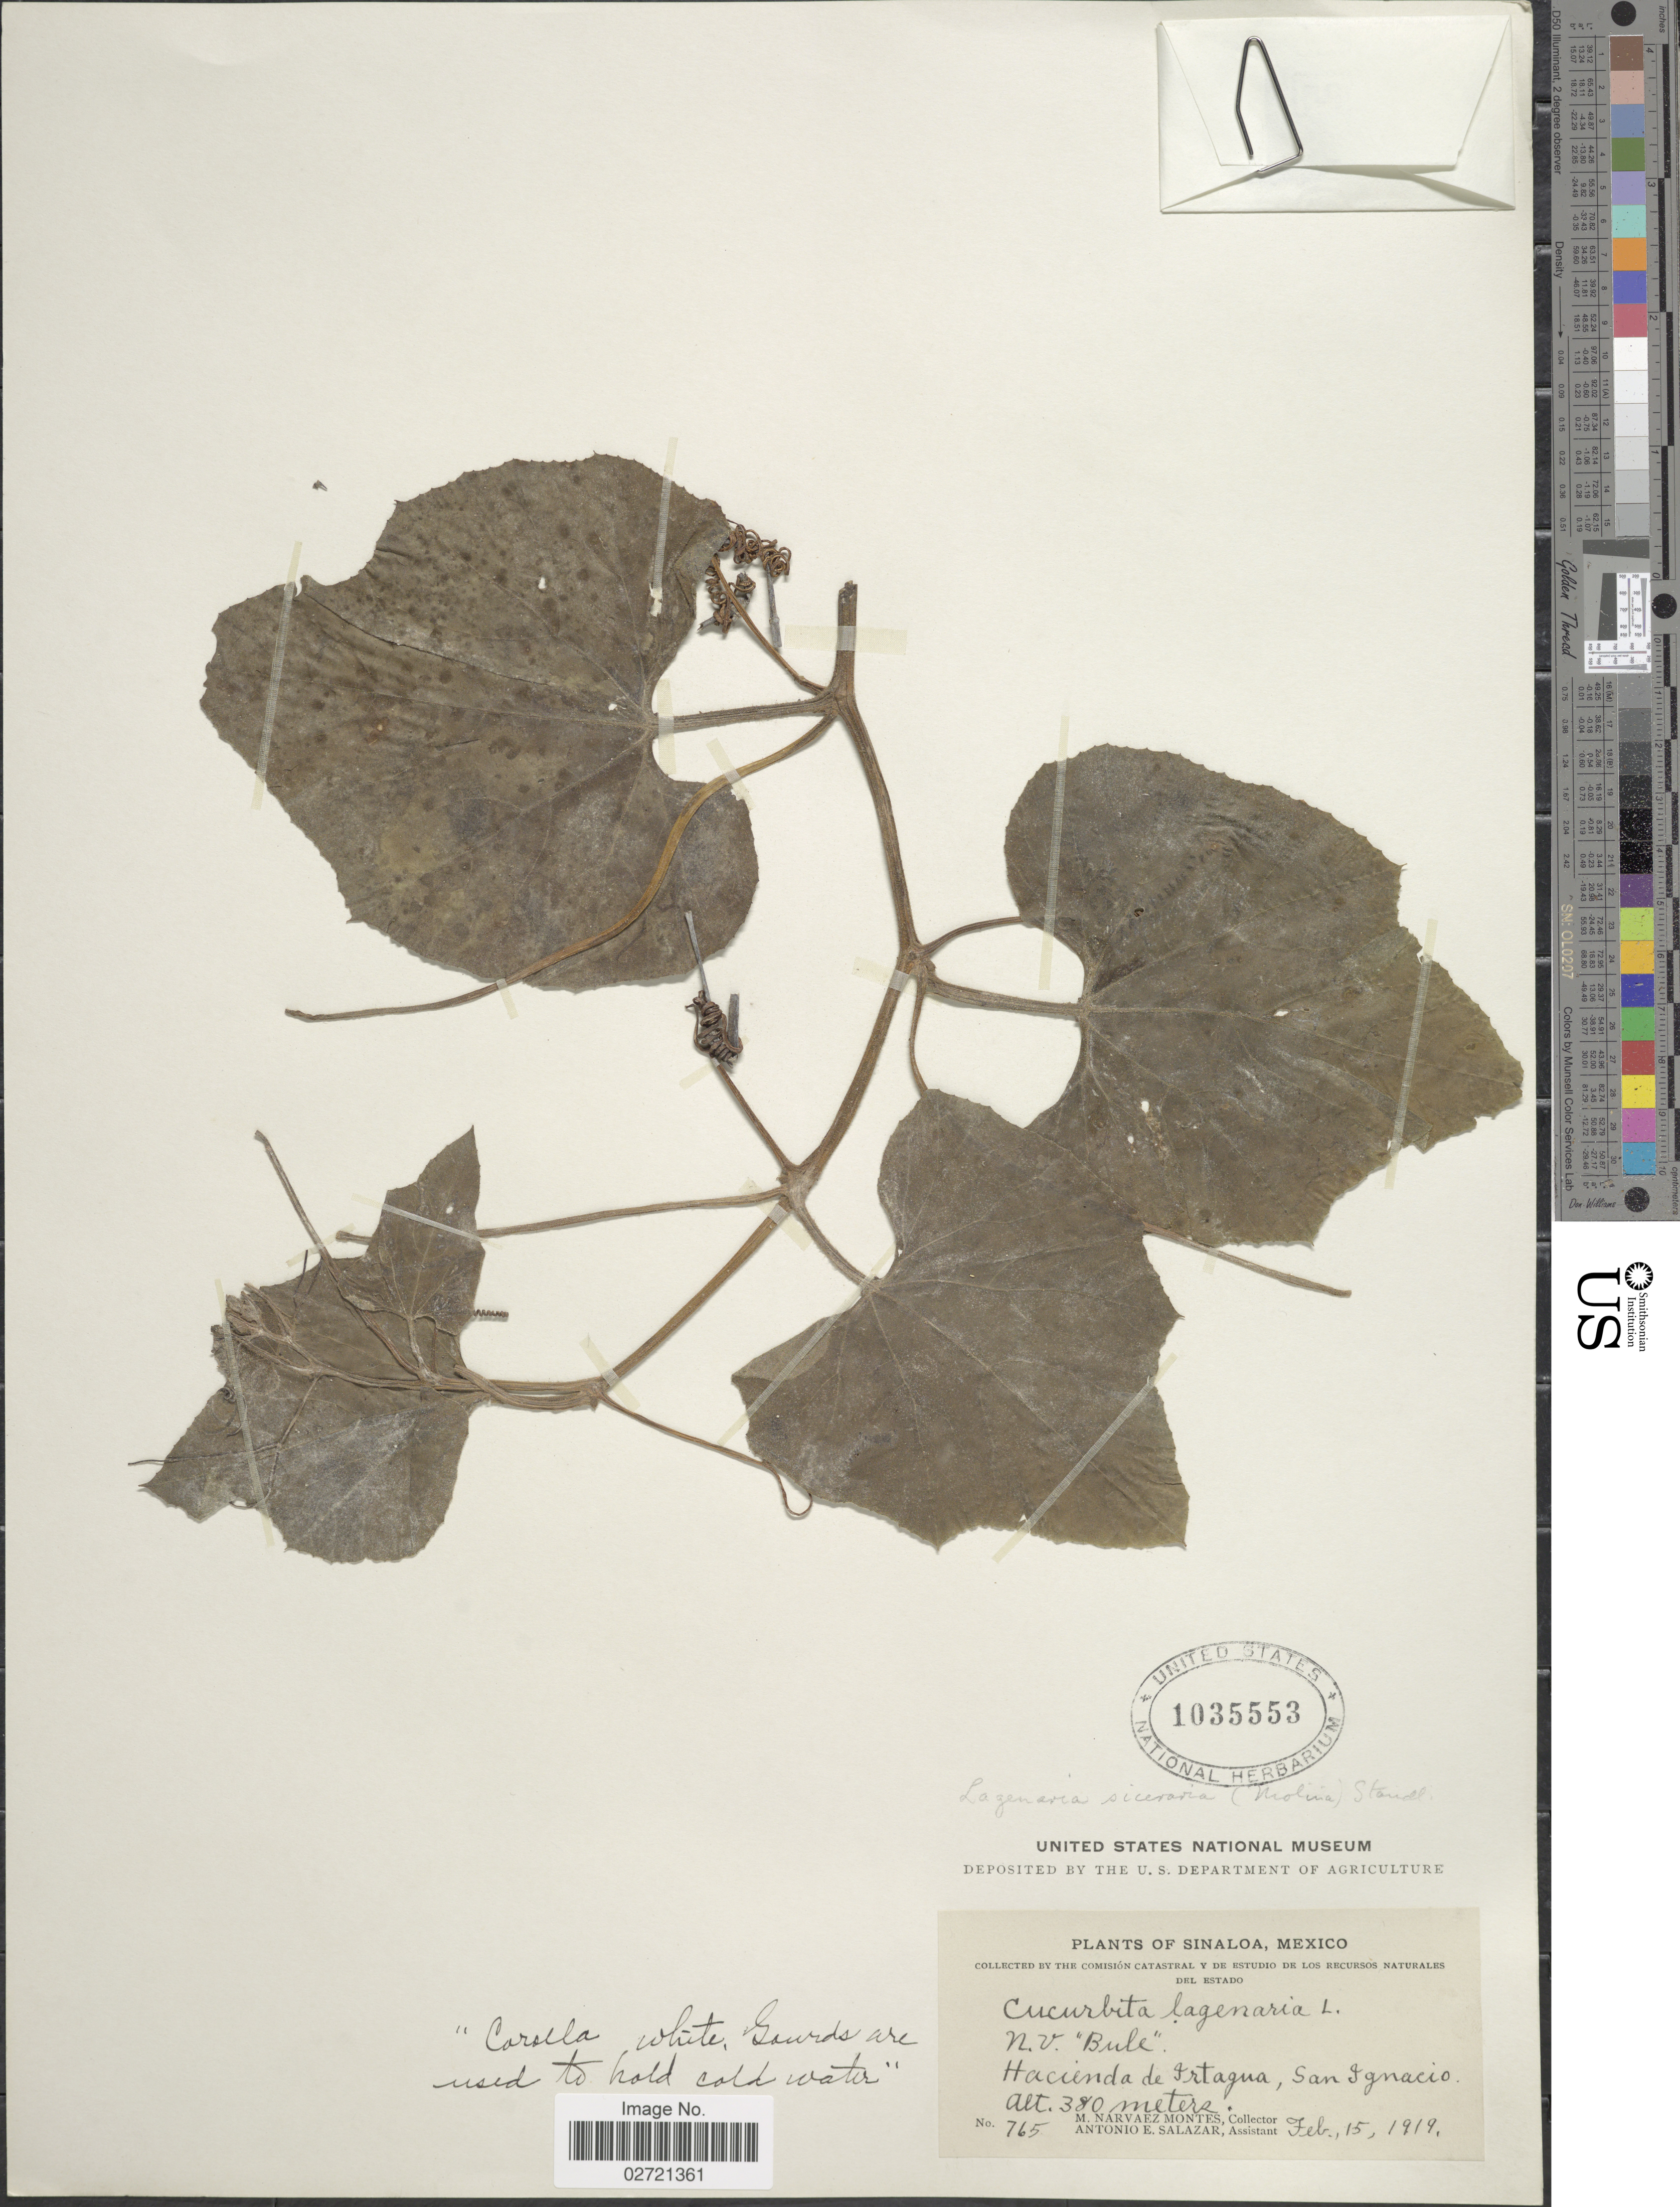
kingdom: Plantae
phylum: Tracheophyta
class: Magnoliopsida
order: Cucurbitales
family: Cucurbitaceae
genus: Lagenaria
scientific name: Lagenaria siceraria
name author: (Molina) Standl.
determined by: Nee, Michael H.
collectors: M. Navarez Montes & A. E. Salazar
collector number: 765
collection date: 1919-02-15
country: Mexico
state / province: Sinaloa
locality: Sinaloa, Mexico, Hacienda de Irtagua, San Ignacio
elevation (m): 380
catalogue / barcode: US 1035553